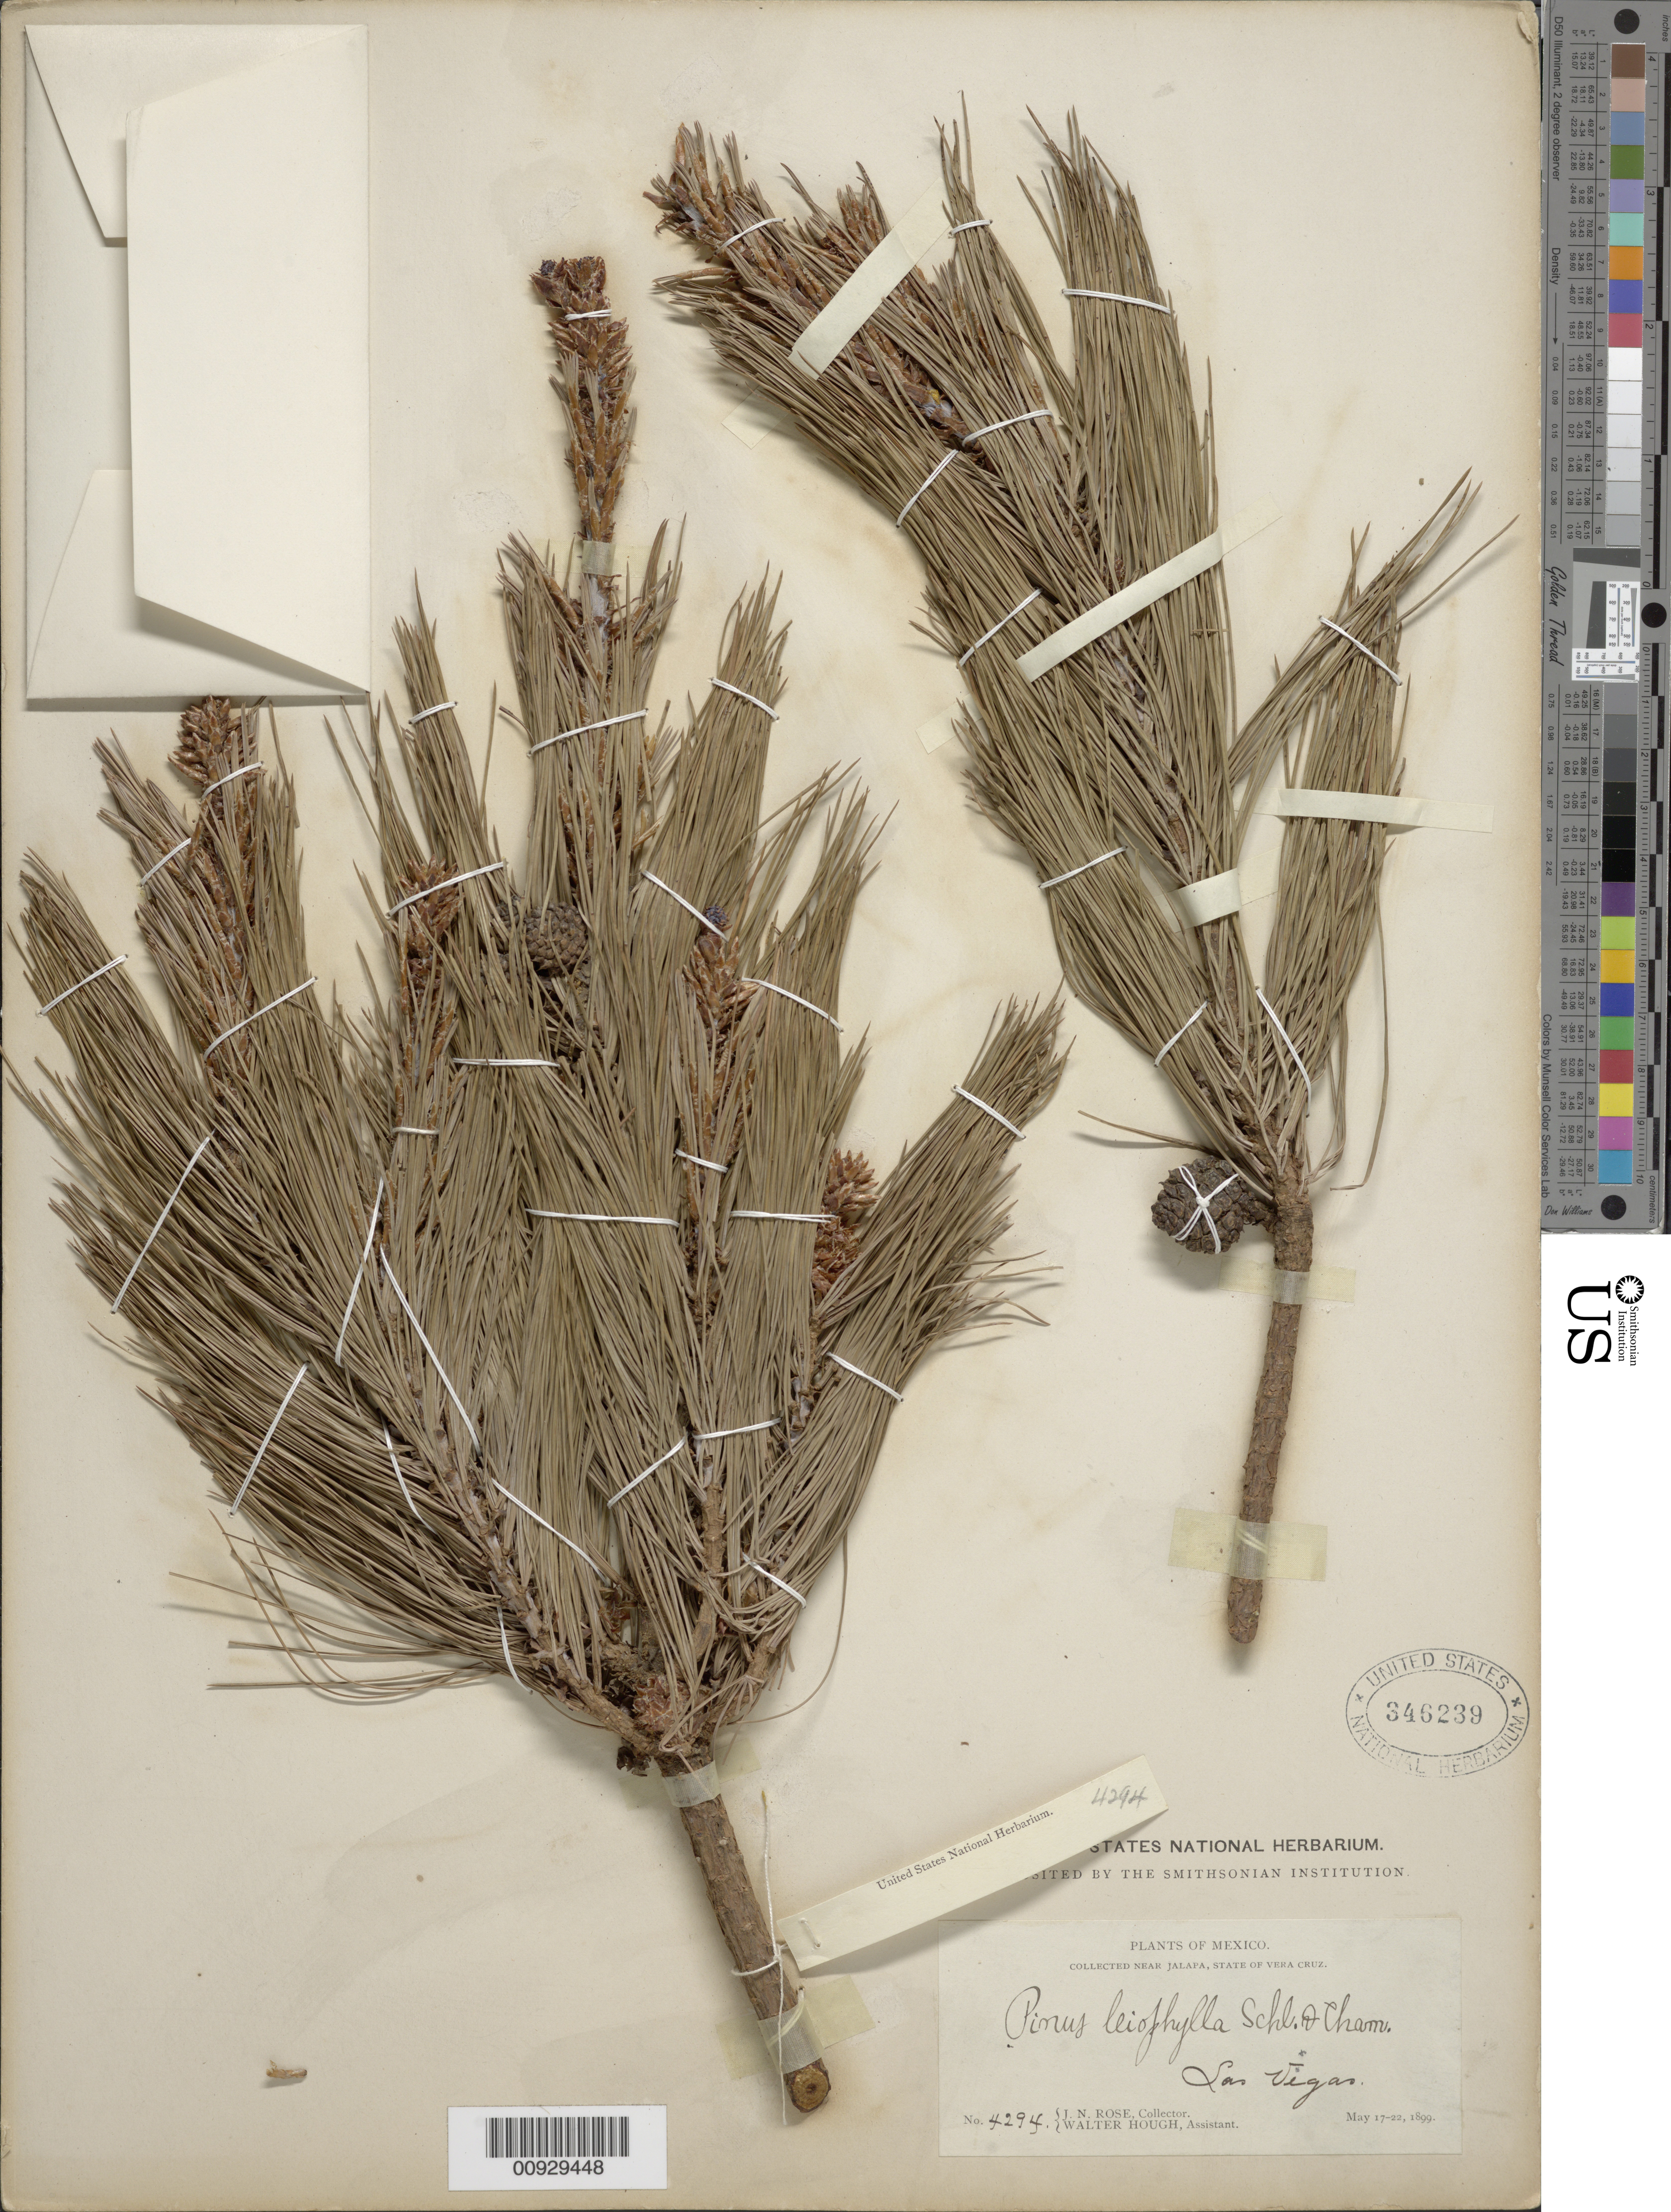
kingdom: Plantae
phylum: Tracheophyta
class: Pinopsida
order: Pinales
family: Pinaceae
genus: Pinus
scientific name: Pinus leiophylla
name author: Schiede ex Schltdl. & Cham.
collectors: J. N. Rose & W. Hough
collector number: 4294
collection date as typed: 17 May 1899 to 22 May 1899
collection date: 1899-05-17/1899-05-22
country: Mexico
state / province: Veracruz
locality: Las Vigas near Jalapa.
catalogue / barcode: US 346239